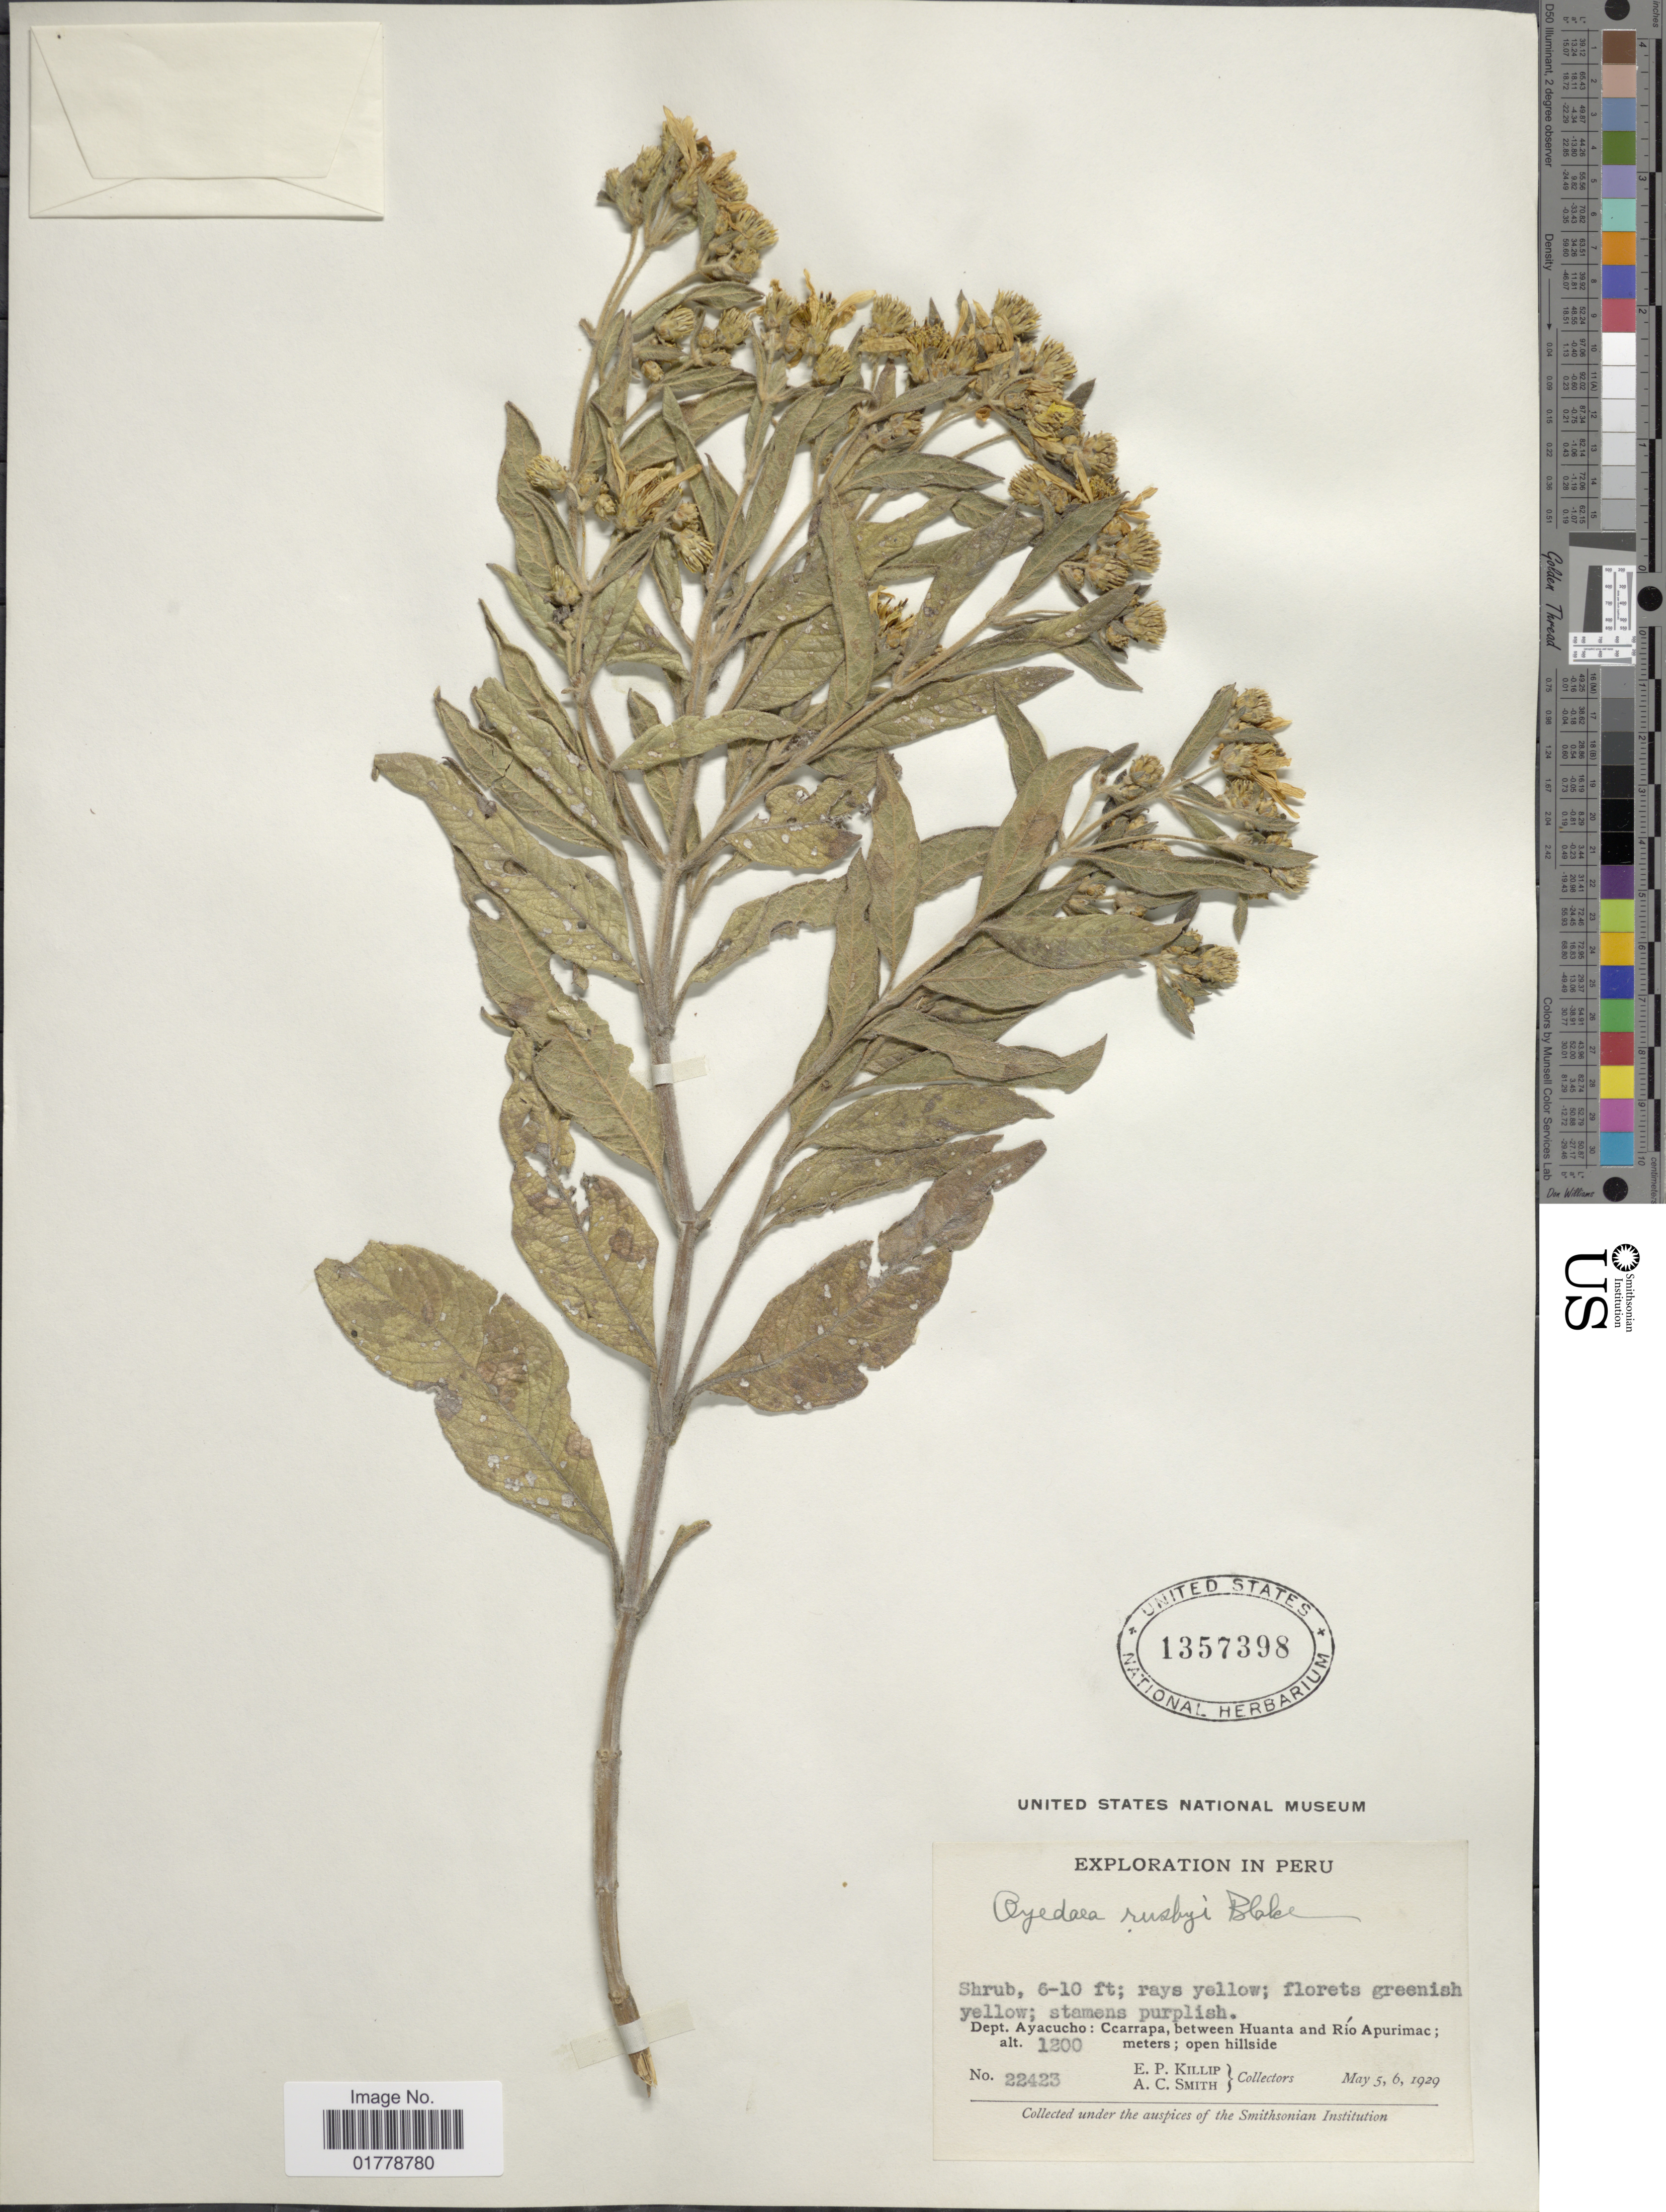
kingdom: Plantae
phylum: Tracheophyta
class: Magnoliopsida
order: Asterales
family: Asteraceae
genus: Oyedaea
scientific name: Oyedaea rusbyi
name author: S.F. Blake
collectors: E. P. Killip & A. C. Smith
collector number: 22423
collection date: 1929-05-05/1929-05-06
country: Peru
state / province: Ayacucho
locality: Dept. Ayacucho: Ccarrapa, between Huanta and Río Apurimac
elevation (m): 1200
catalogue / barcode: US 1357398